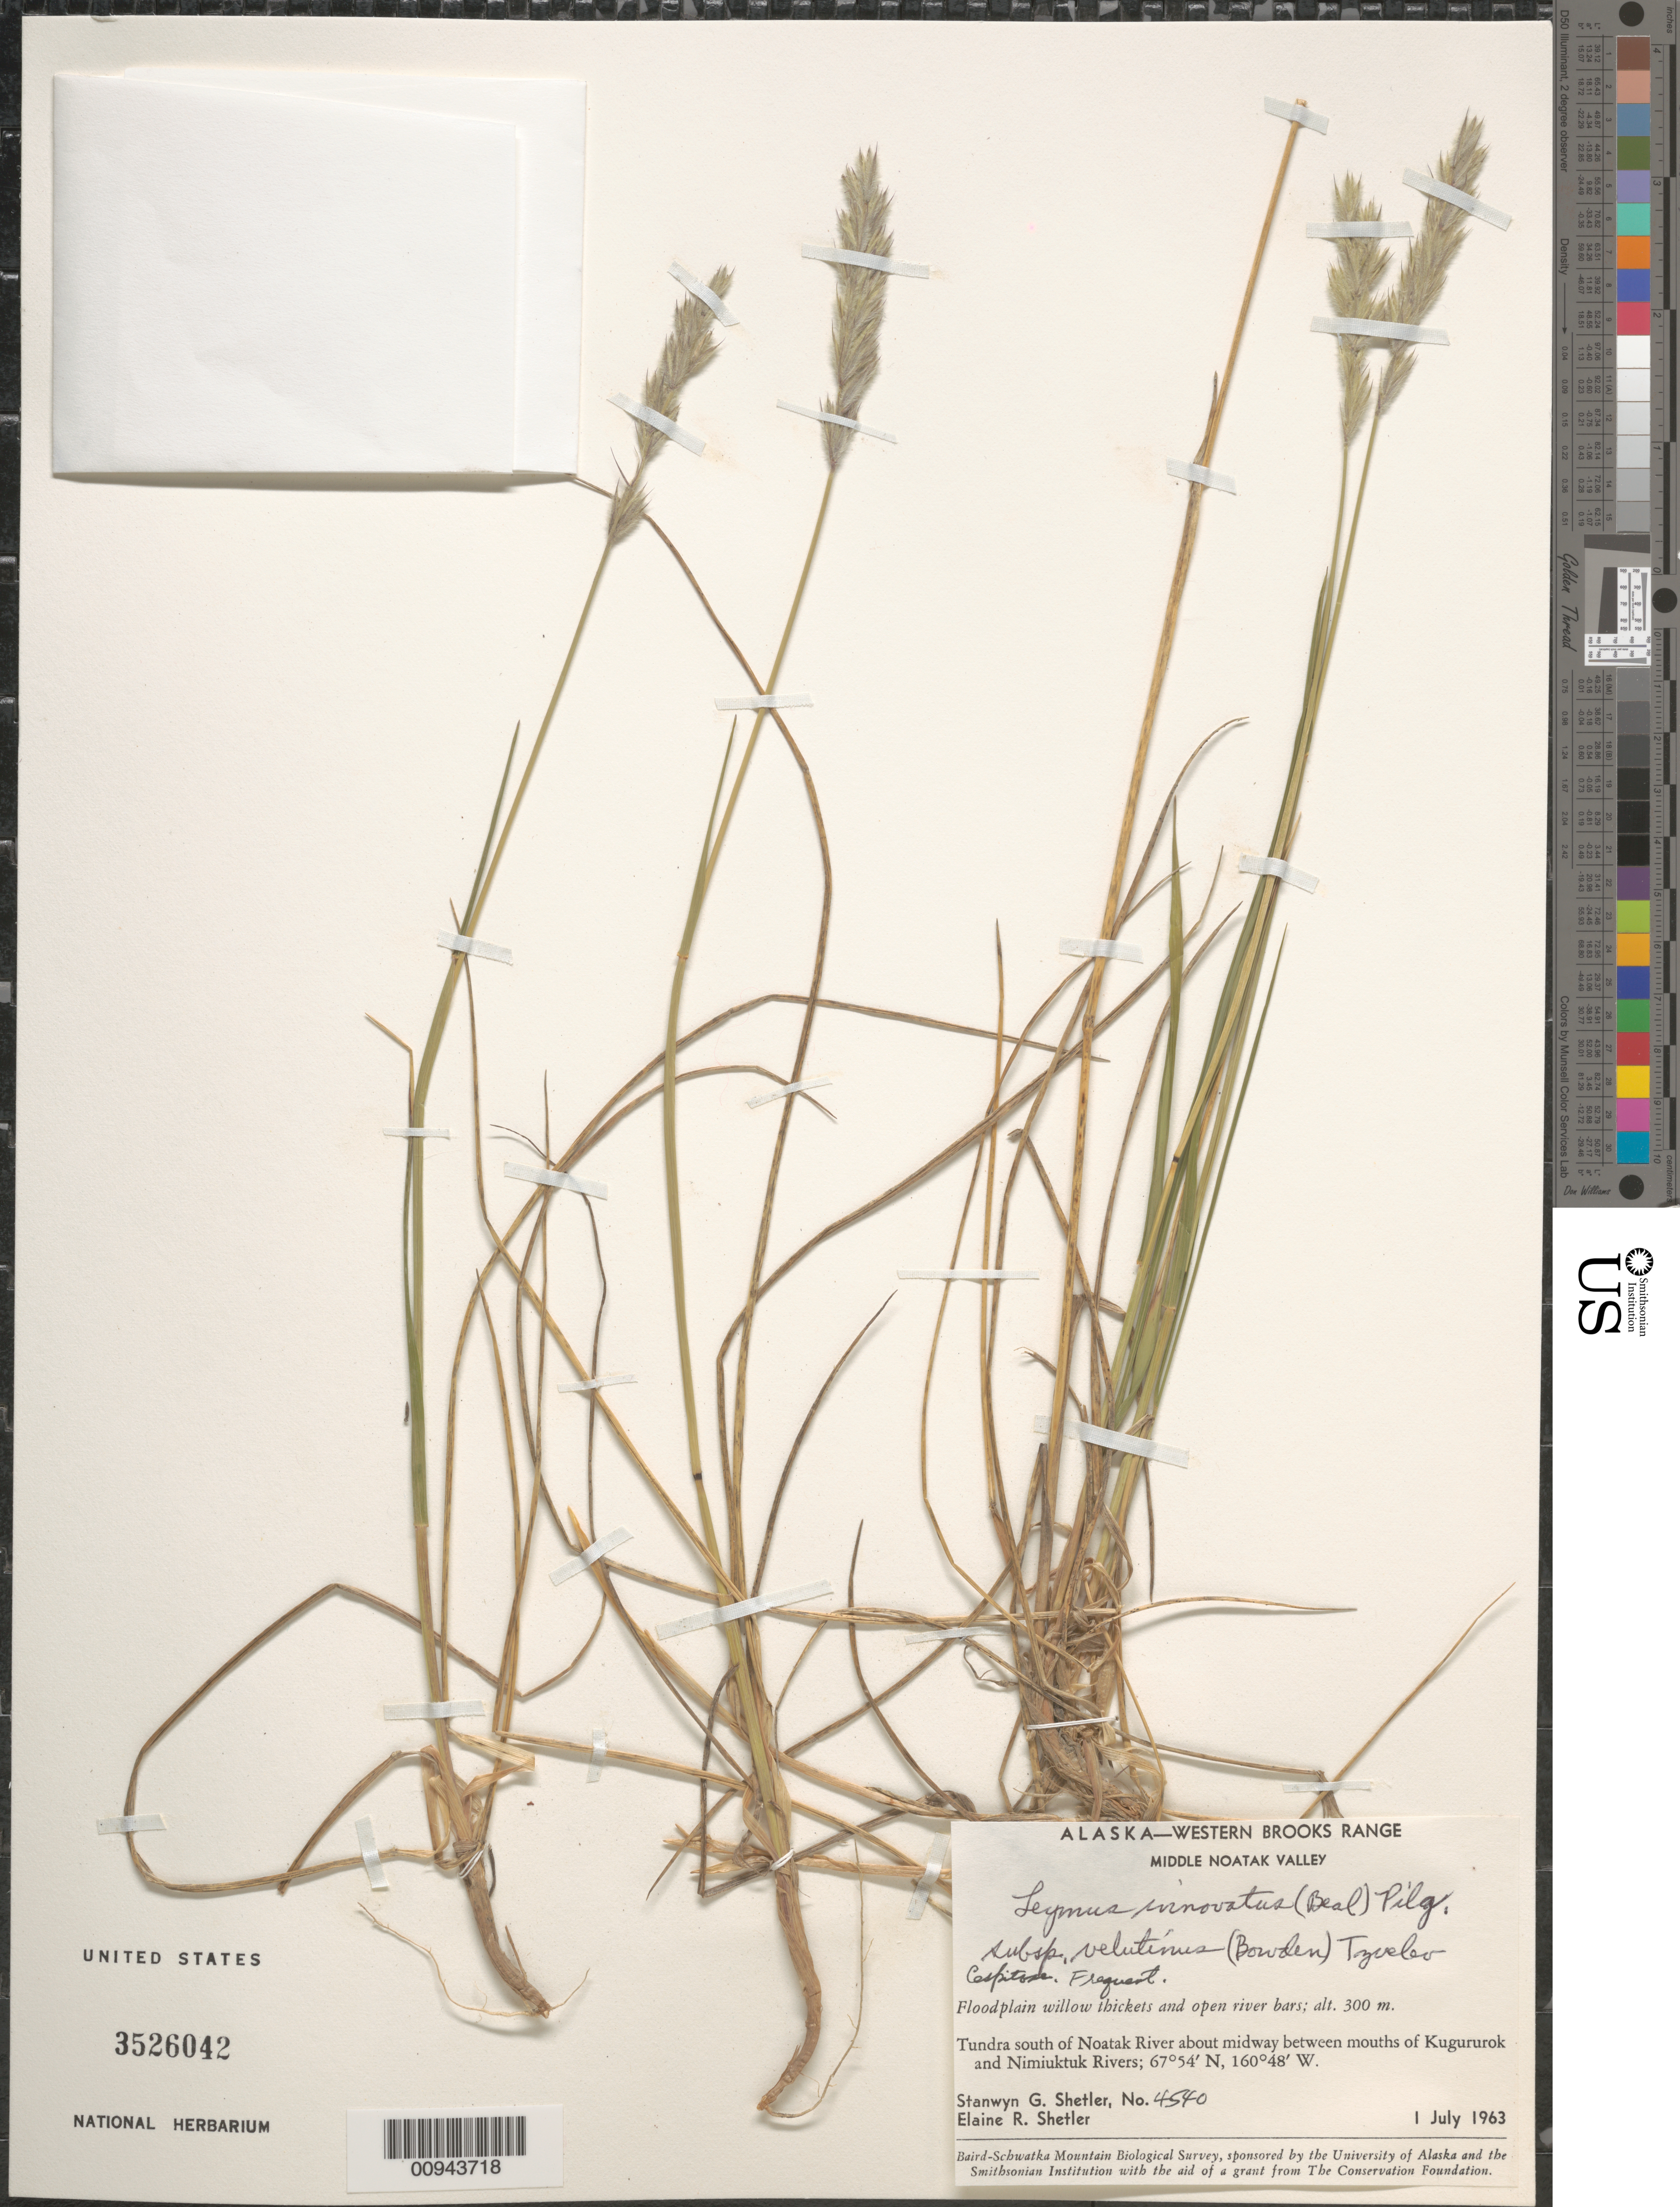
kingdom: Plantae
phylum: Tracheophyta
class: Liliopsida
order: Poales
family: Poaceae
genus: Leymus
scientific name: Leymus innovatus subsp. velutinus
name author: (Bowden) Tzvelev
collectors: S. Shetler & E. R. Shetler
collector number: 4540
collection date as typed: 01 Jul 1963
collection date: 1963-07-01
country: United States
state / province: Alaska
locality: S of Noatak River about midway between mouths of Kugururok and Nimiuktuk Rivers. Western Brooks Range, Middle Noatak Valley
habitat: Tundra. Floodplain willow thickets and open river bars.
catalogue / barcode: US 3526042